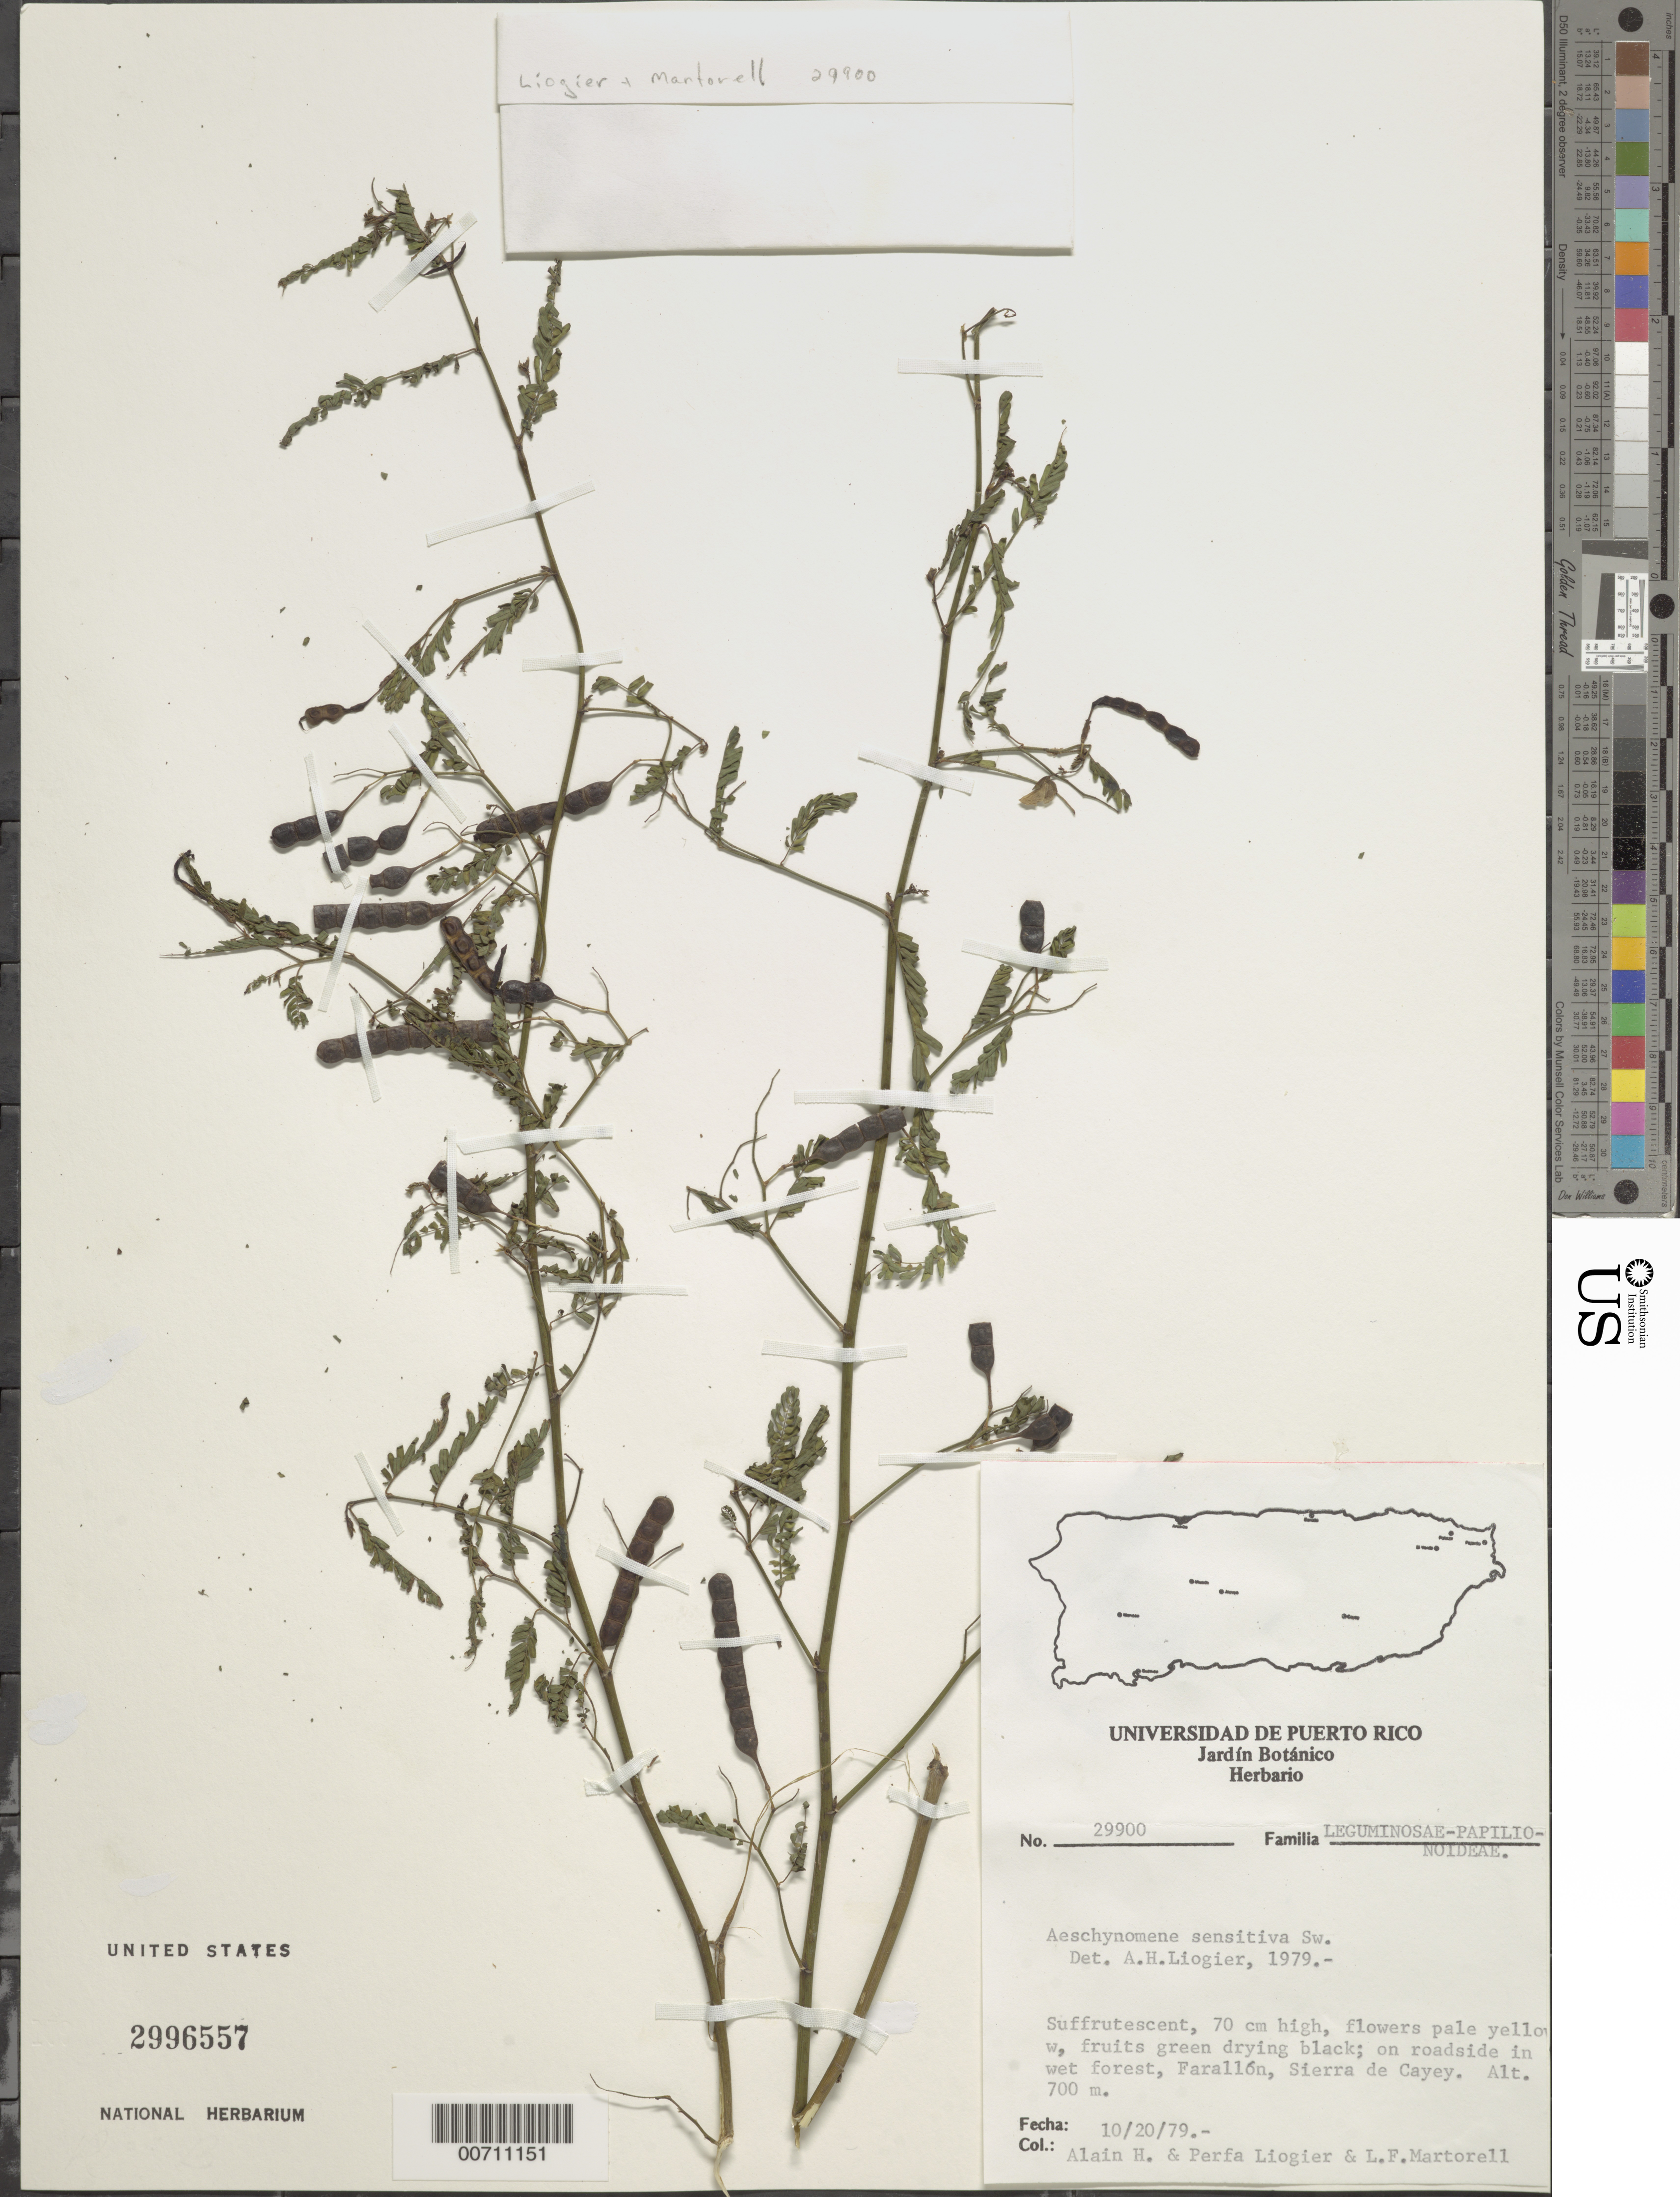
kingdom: Plantae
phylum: Tracheophyta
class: Magnoliopsida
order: Fabales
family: Fabaceae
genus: Aeschynomene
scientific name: Aeschynomene sensitiva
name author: Sw.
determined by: Liogier, Alain H.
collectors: A. H. Liogier, M. P. Liogier & L. Martorell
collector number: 29900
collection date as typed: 20 Oct 1979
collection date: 1979-10-20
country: Puerto Rico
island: Greater Antilles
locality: Farallon, Sierra de Cayey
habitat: On roadside in wet forest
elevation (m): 700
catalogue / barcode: US 2996557